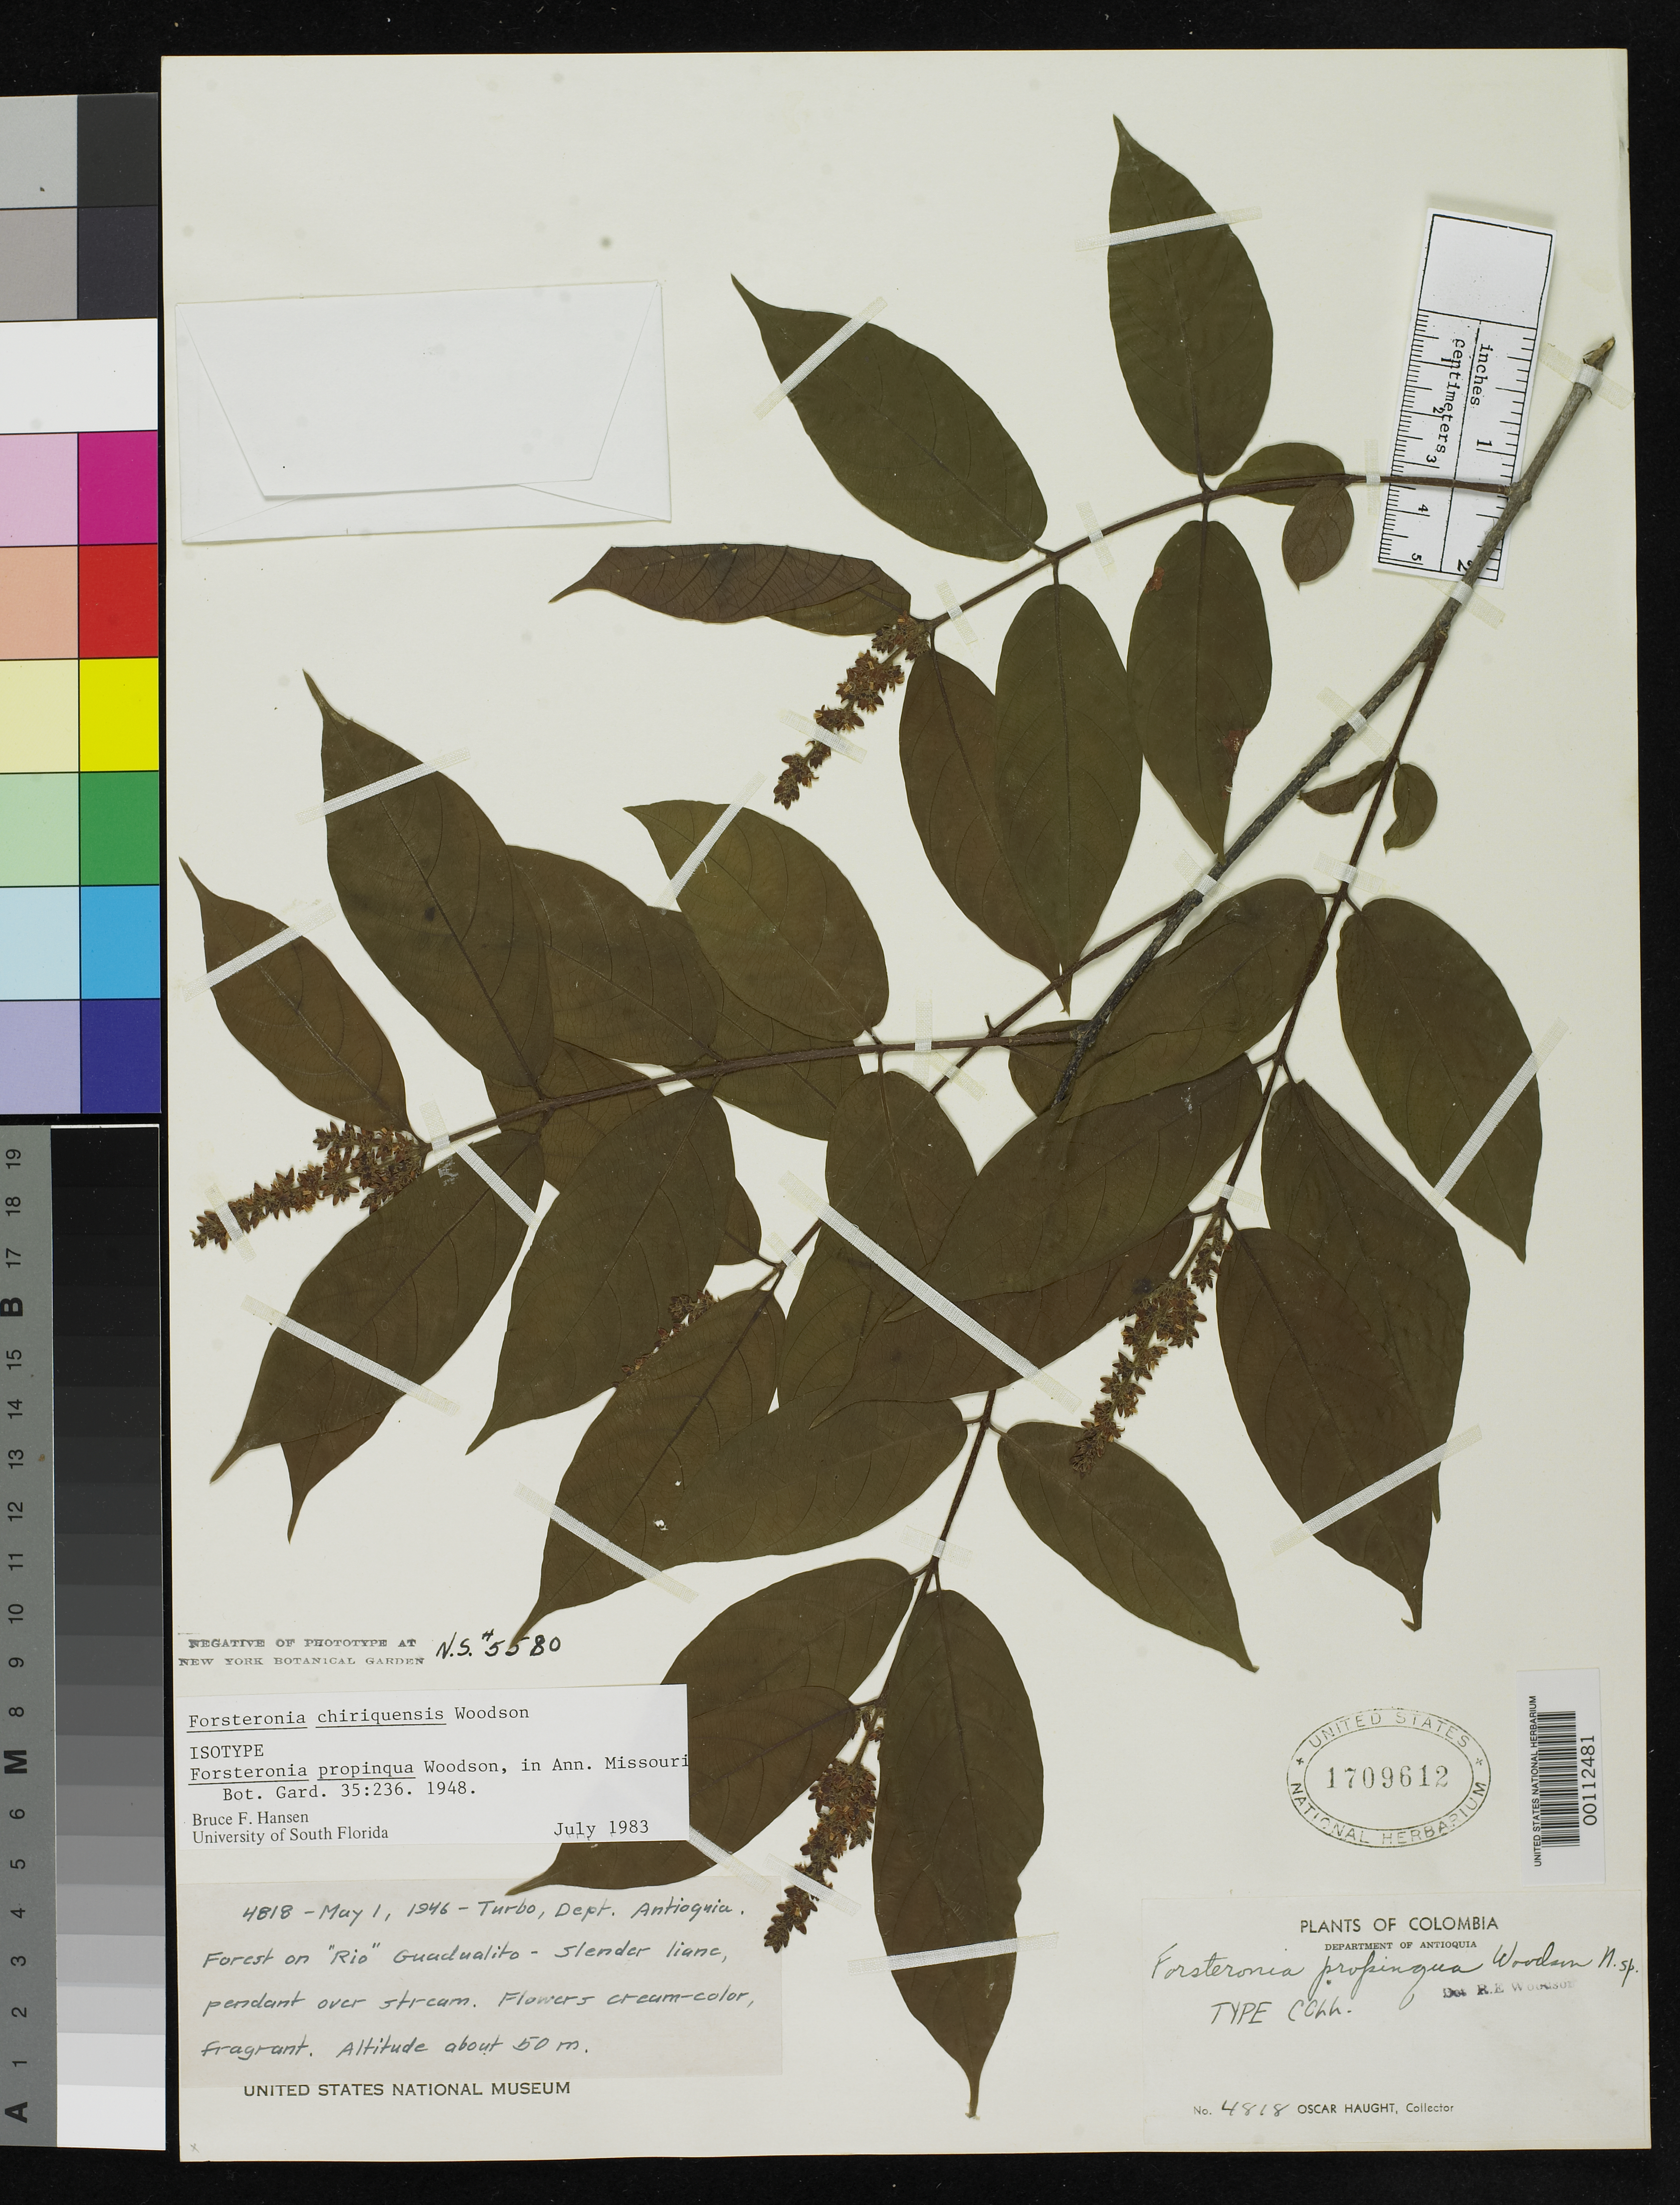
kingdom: Plantae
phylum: Tracheophyta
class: Magnoliopsida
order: Gentianales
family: Apocynaceae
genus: Forsteronia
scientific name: Forsteronia propinqua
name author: Woodson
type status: Isotype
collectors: O. L. Haught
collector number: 4818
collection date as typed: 01 May 1946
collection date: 1946-05-01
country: Colombia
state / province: Antioquia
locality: Turbo.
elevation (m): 50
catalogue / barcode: US 1709612